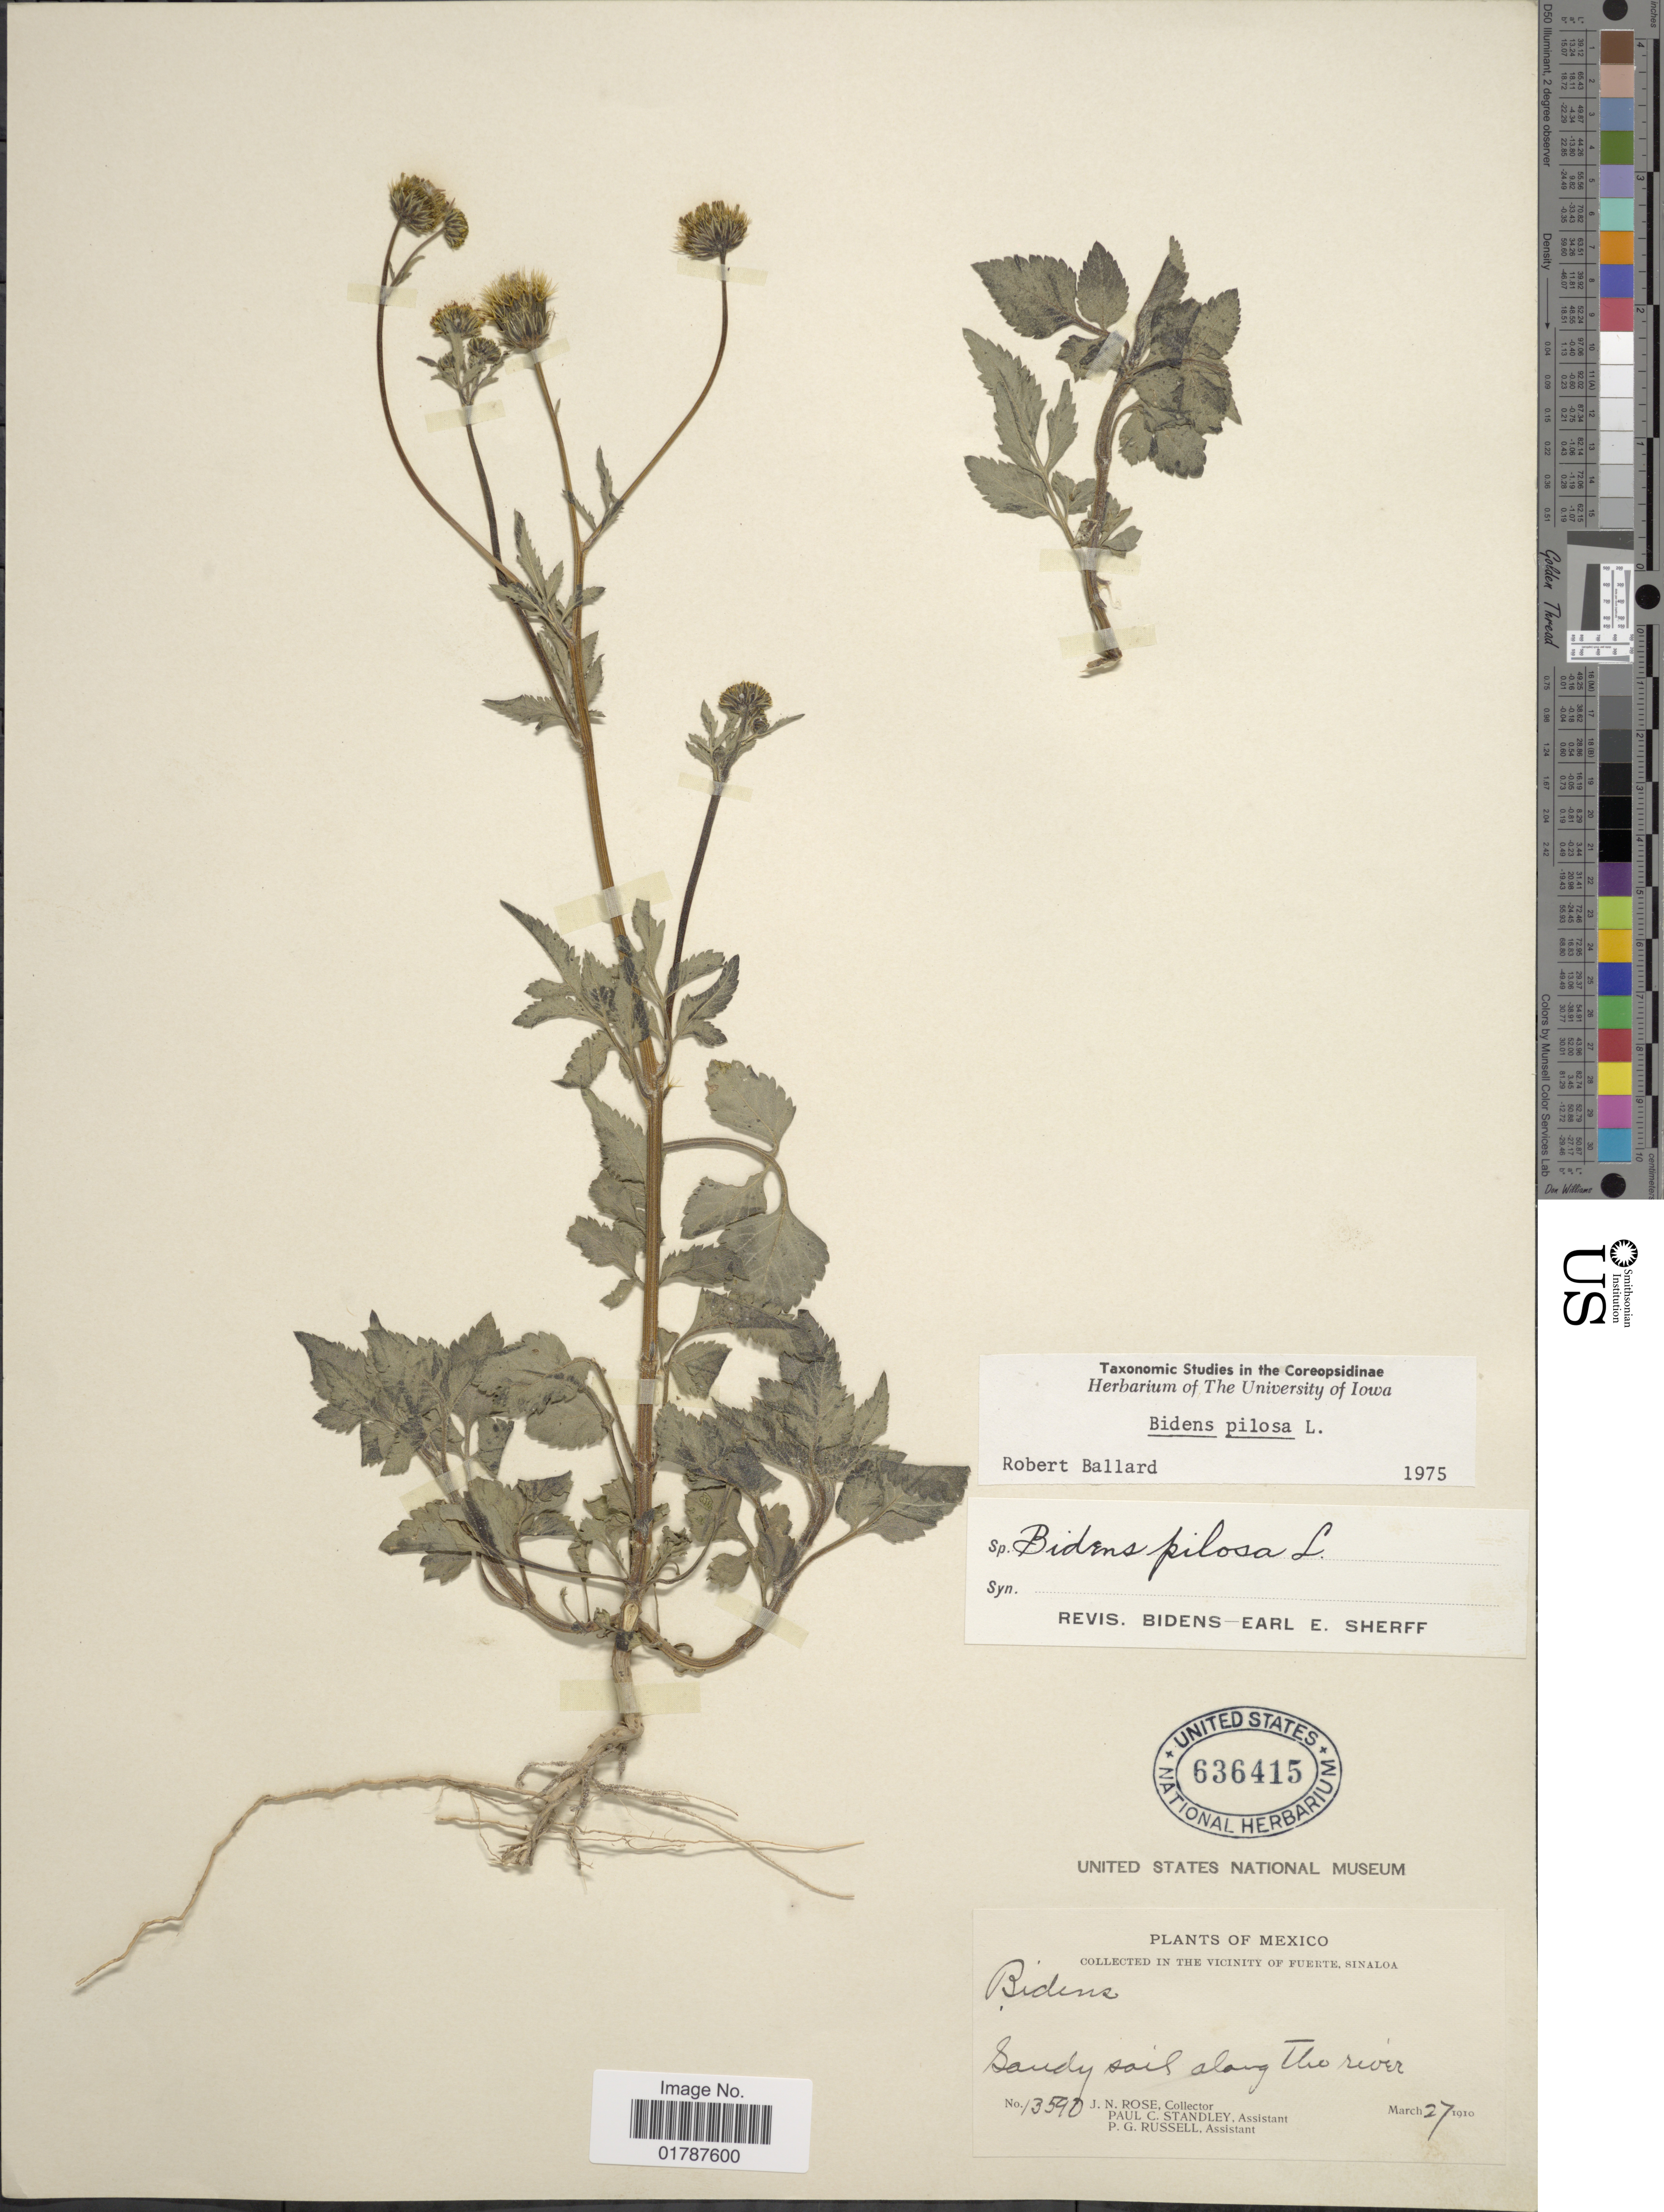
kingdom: Plantae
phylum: Tracheophyta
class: Magnoliopsida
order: Asterales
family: Asteraceae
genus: Bidens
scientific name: Bidens pilosa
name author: L.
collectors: J. N. Rose, P. C. Standley & P. G. Russell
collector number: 13590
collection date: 1910-03-27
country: Mexico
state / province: Sinaloa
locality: In The Vicinity of Fuerte, Sinaloa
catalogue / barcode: US 636415